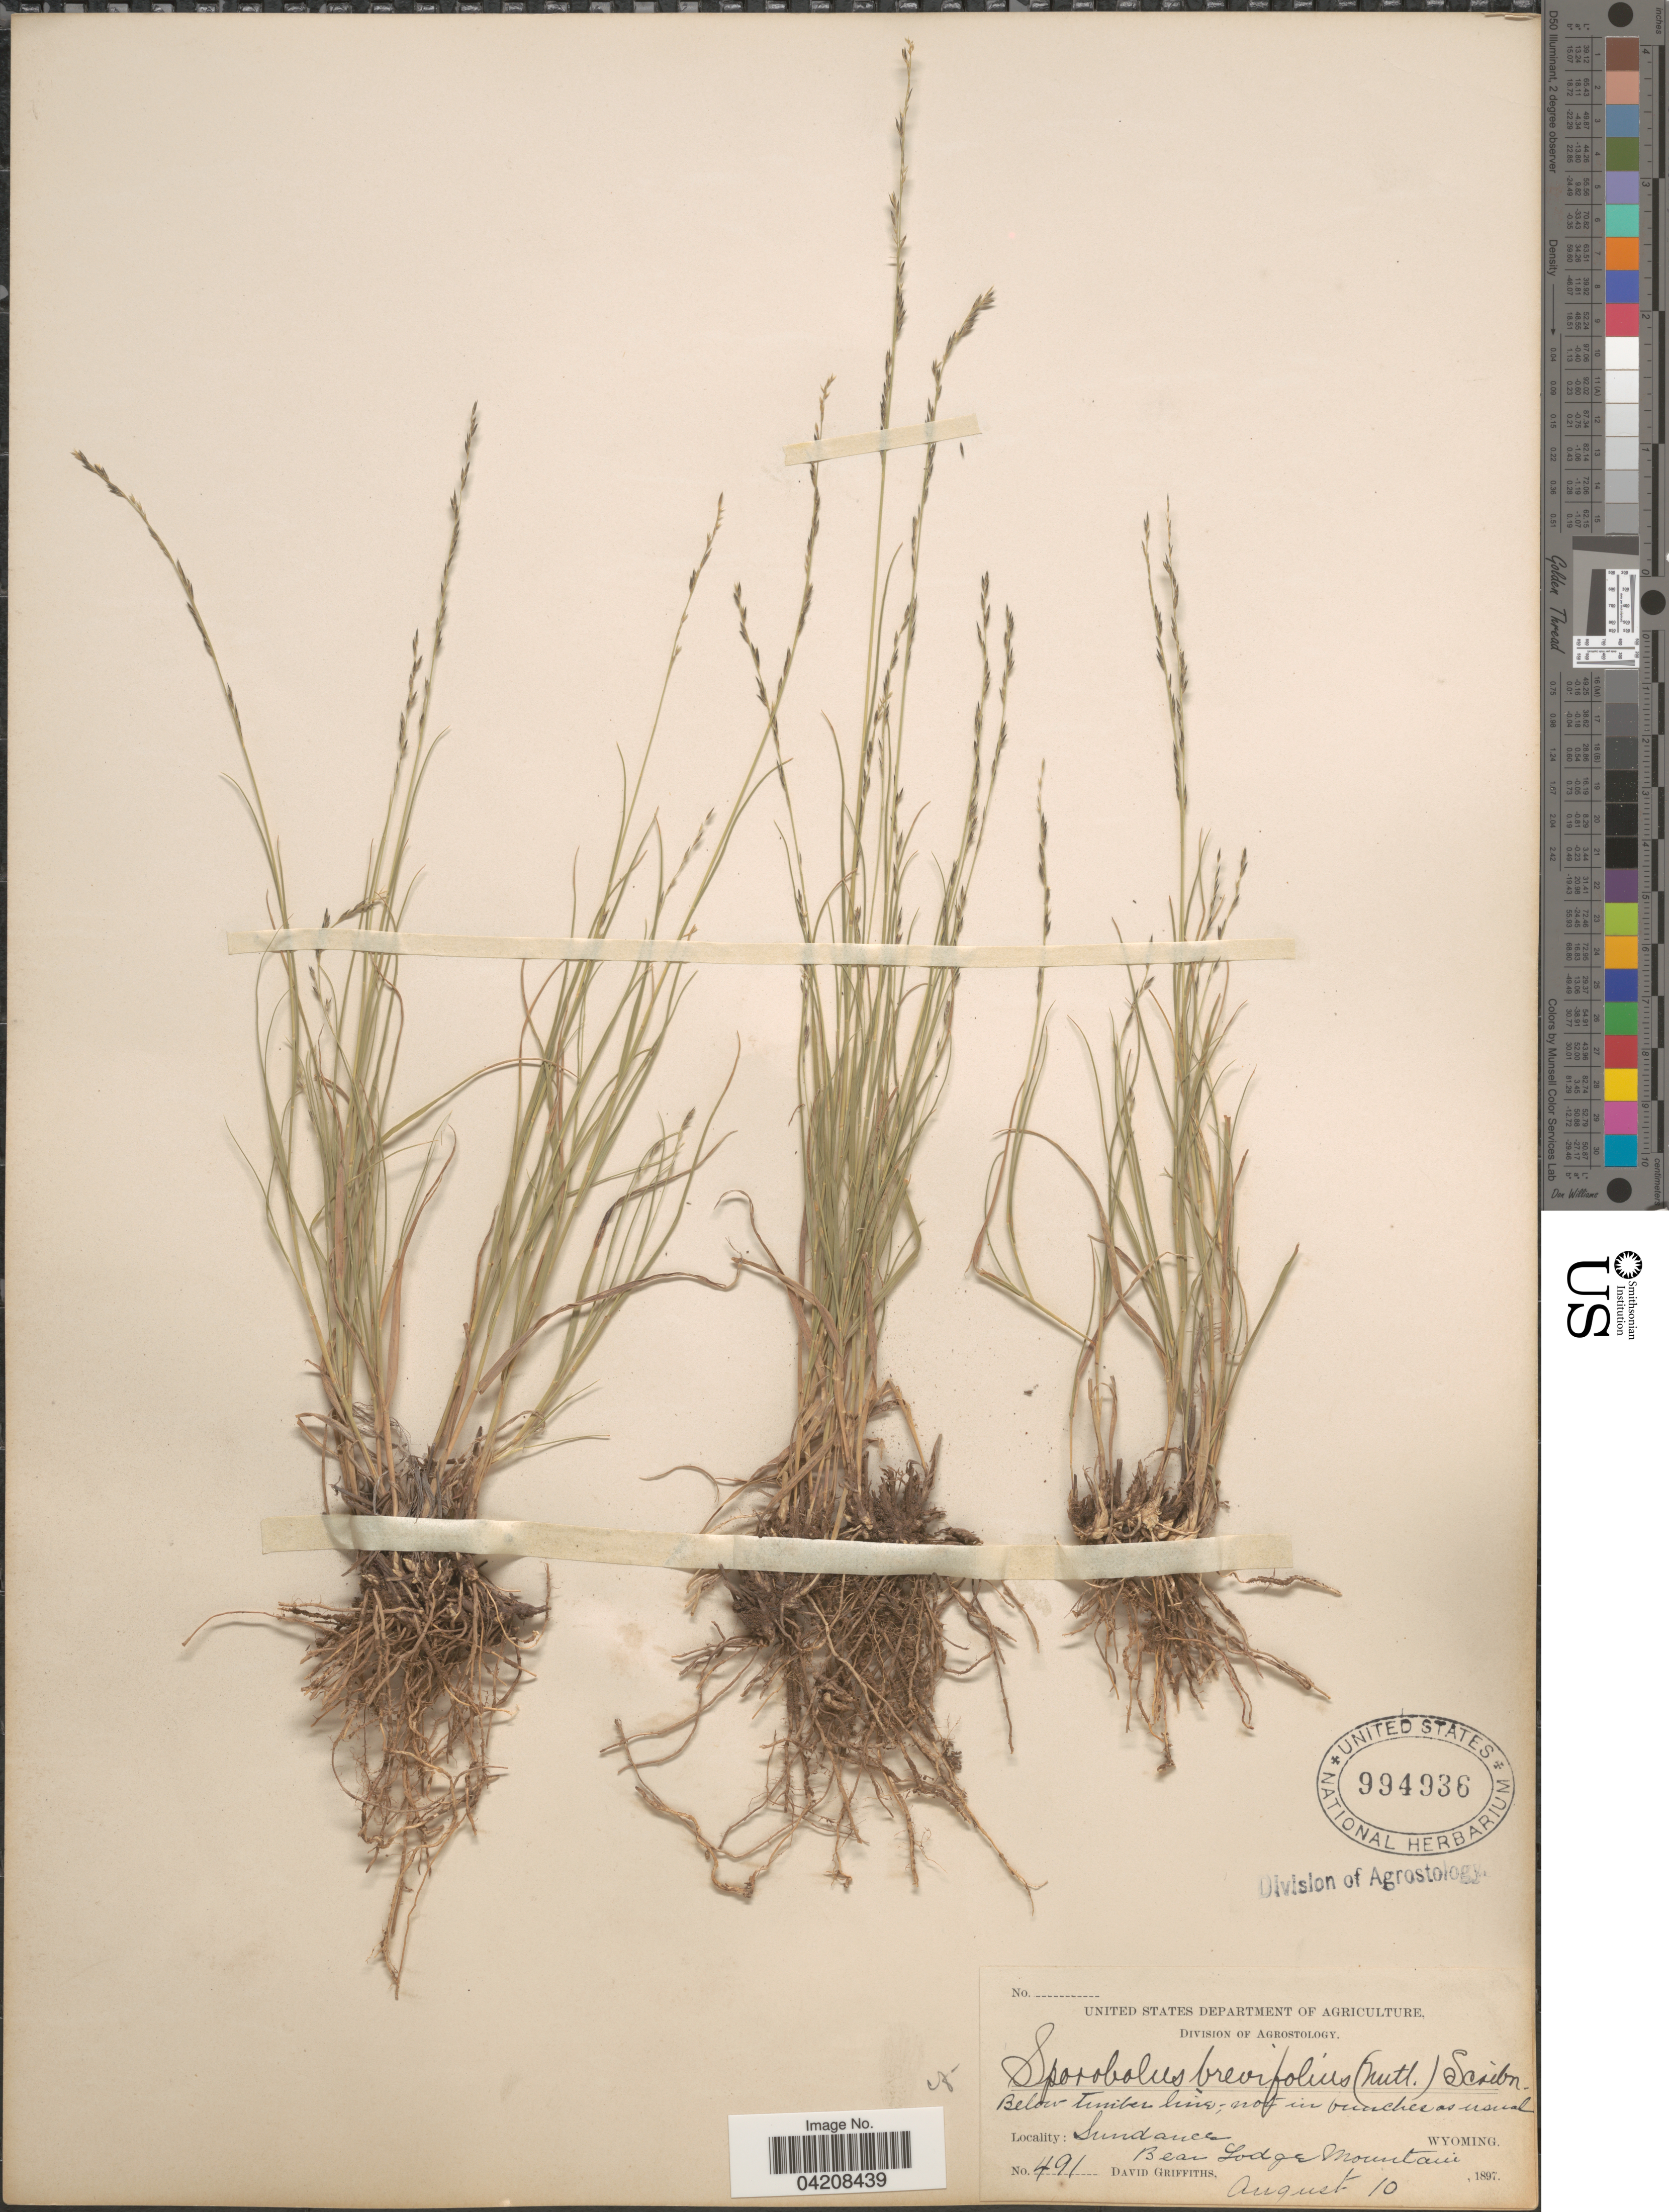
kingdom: Plantae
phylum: Tracheophyta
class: Liliopsida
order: Poales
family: Poaceae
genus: Muhlenbergia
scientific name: Muhlenbergia cuspidata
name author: (Torr. ex Hook.) Rydb.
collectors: D. Griffiths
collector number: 491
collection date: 1897-08-10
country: United States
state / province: Wyoming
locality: Sundance. Bear Lodge Mountain.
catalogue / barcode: US 994936